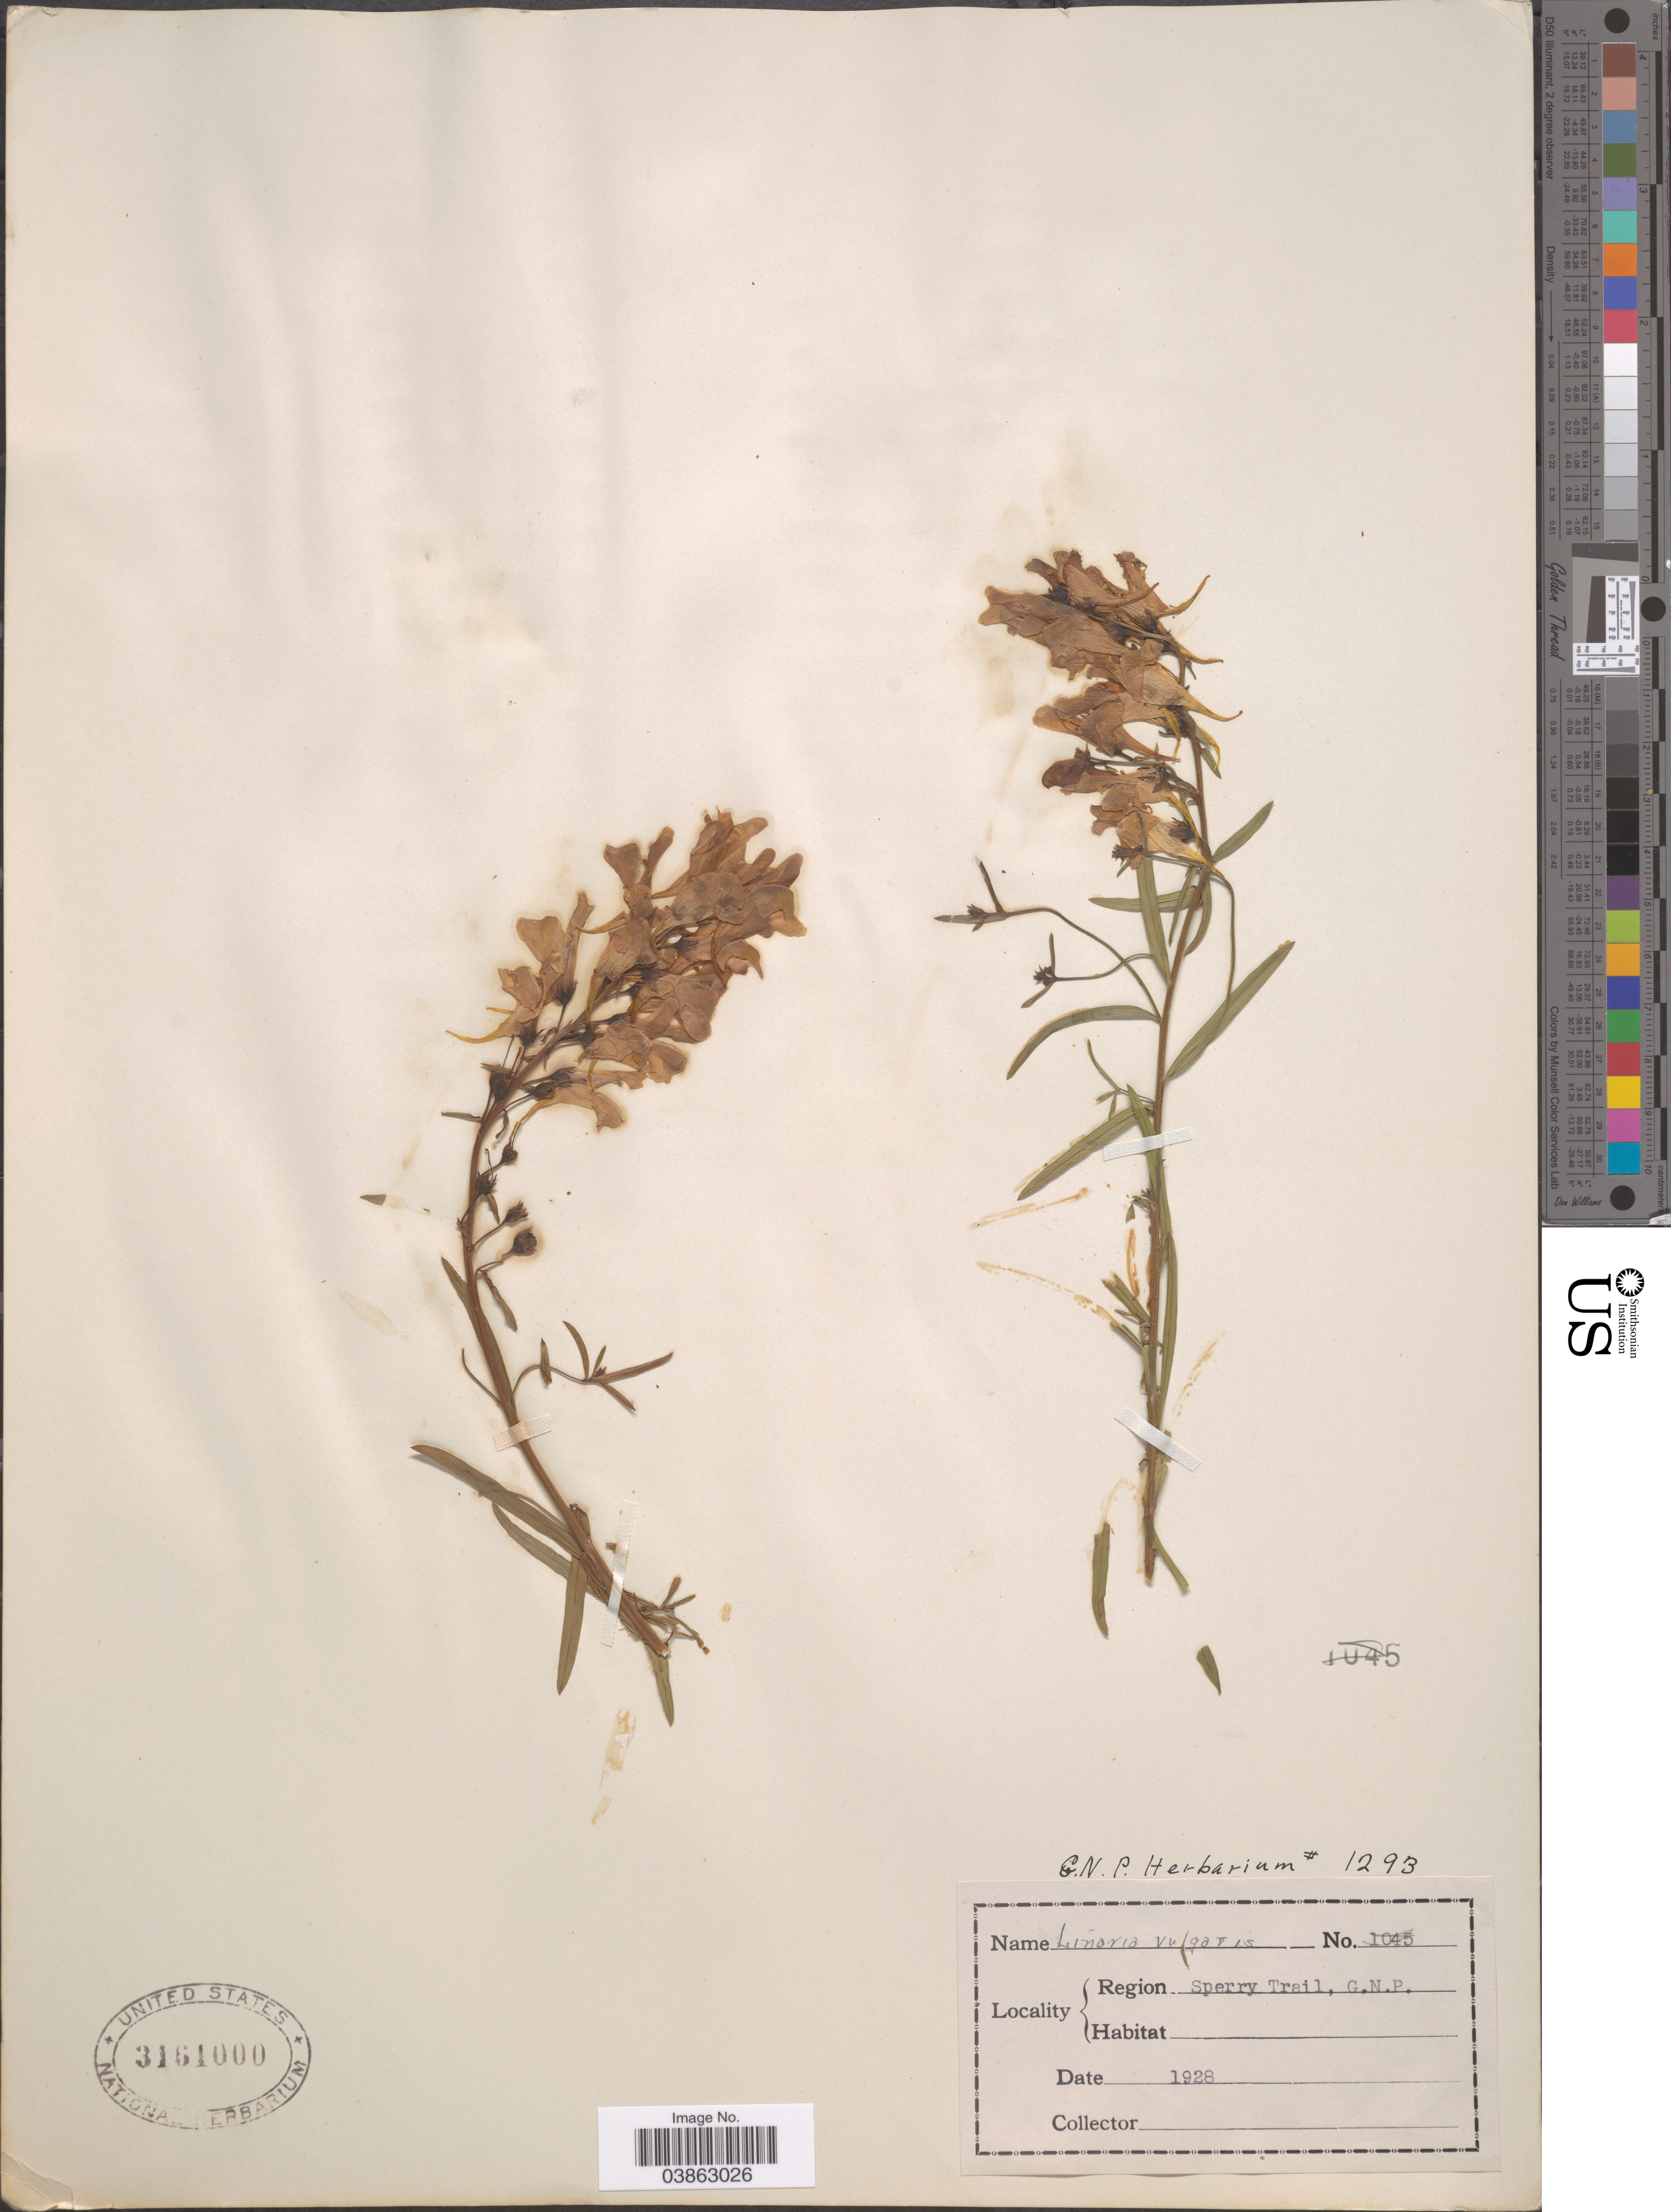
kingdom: Plantae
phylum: Tracheophyta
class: Magnoliopsida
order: Lamiales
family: Plantaginaceae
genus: Linaria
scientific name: Linaria vulgaris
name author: Mill.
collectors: ex herb. G. N. P.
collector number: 1293*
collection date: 1928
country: United States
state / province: Montana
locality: Region Sperry Trail, G.N.P.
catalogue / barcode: US 3161000